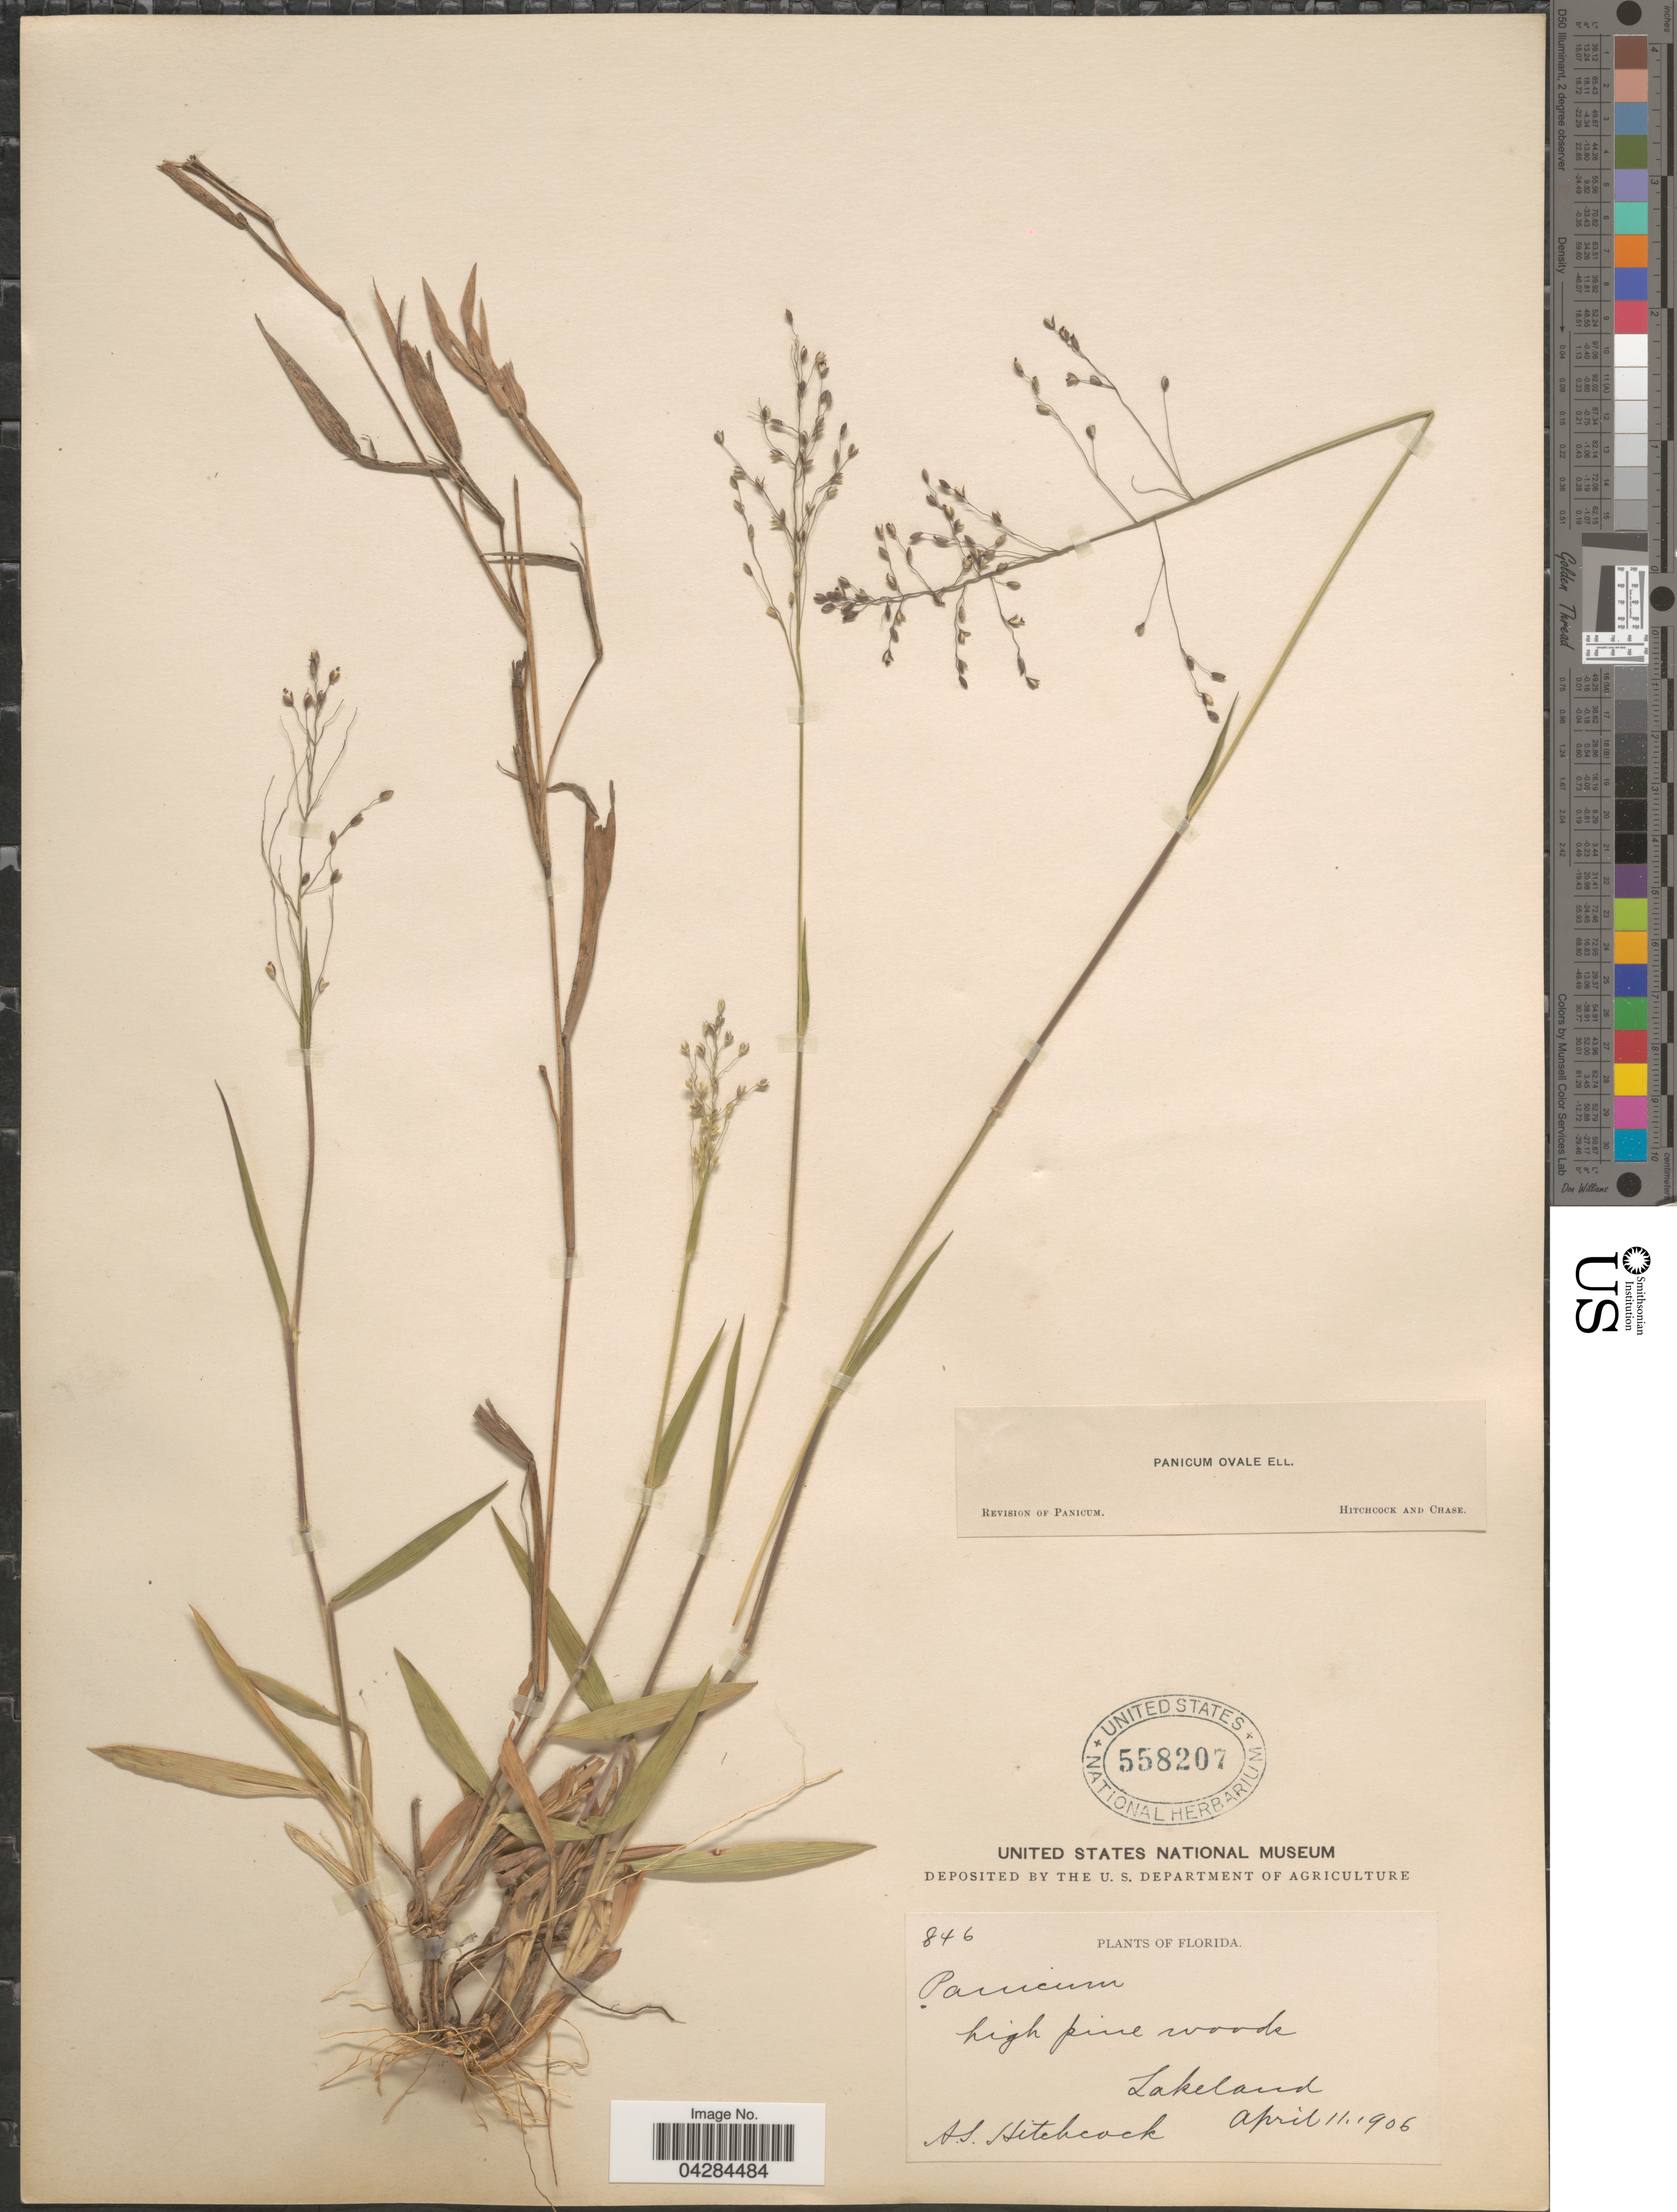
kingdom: Plantae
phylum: Tracheophyta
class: Liliopsida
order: Poales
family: Poaceae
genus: Dichanthelium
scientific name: Dichanthelium ovale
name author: (Elliott) Gould & C.A. Clark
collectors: A. S. Hitchcock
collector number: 846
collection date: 1906-04-11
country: United States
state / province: Florida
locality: High pine woods. Lakeland.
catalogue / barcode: US 558207